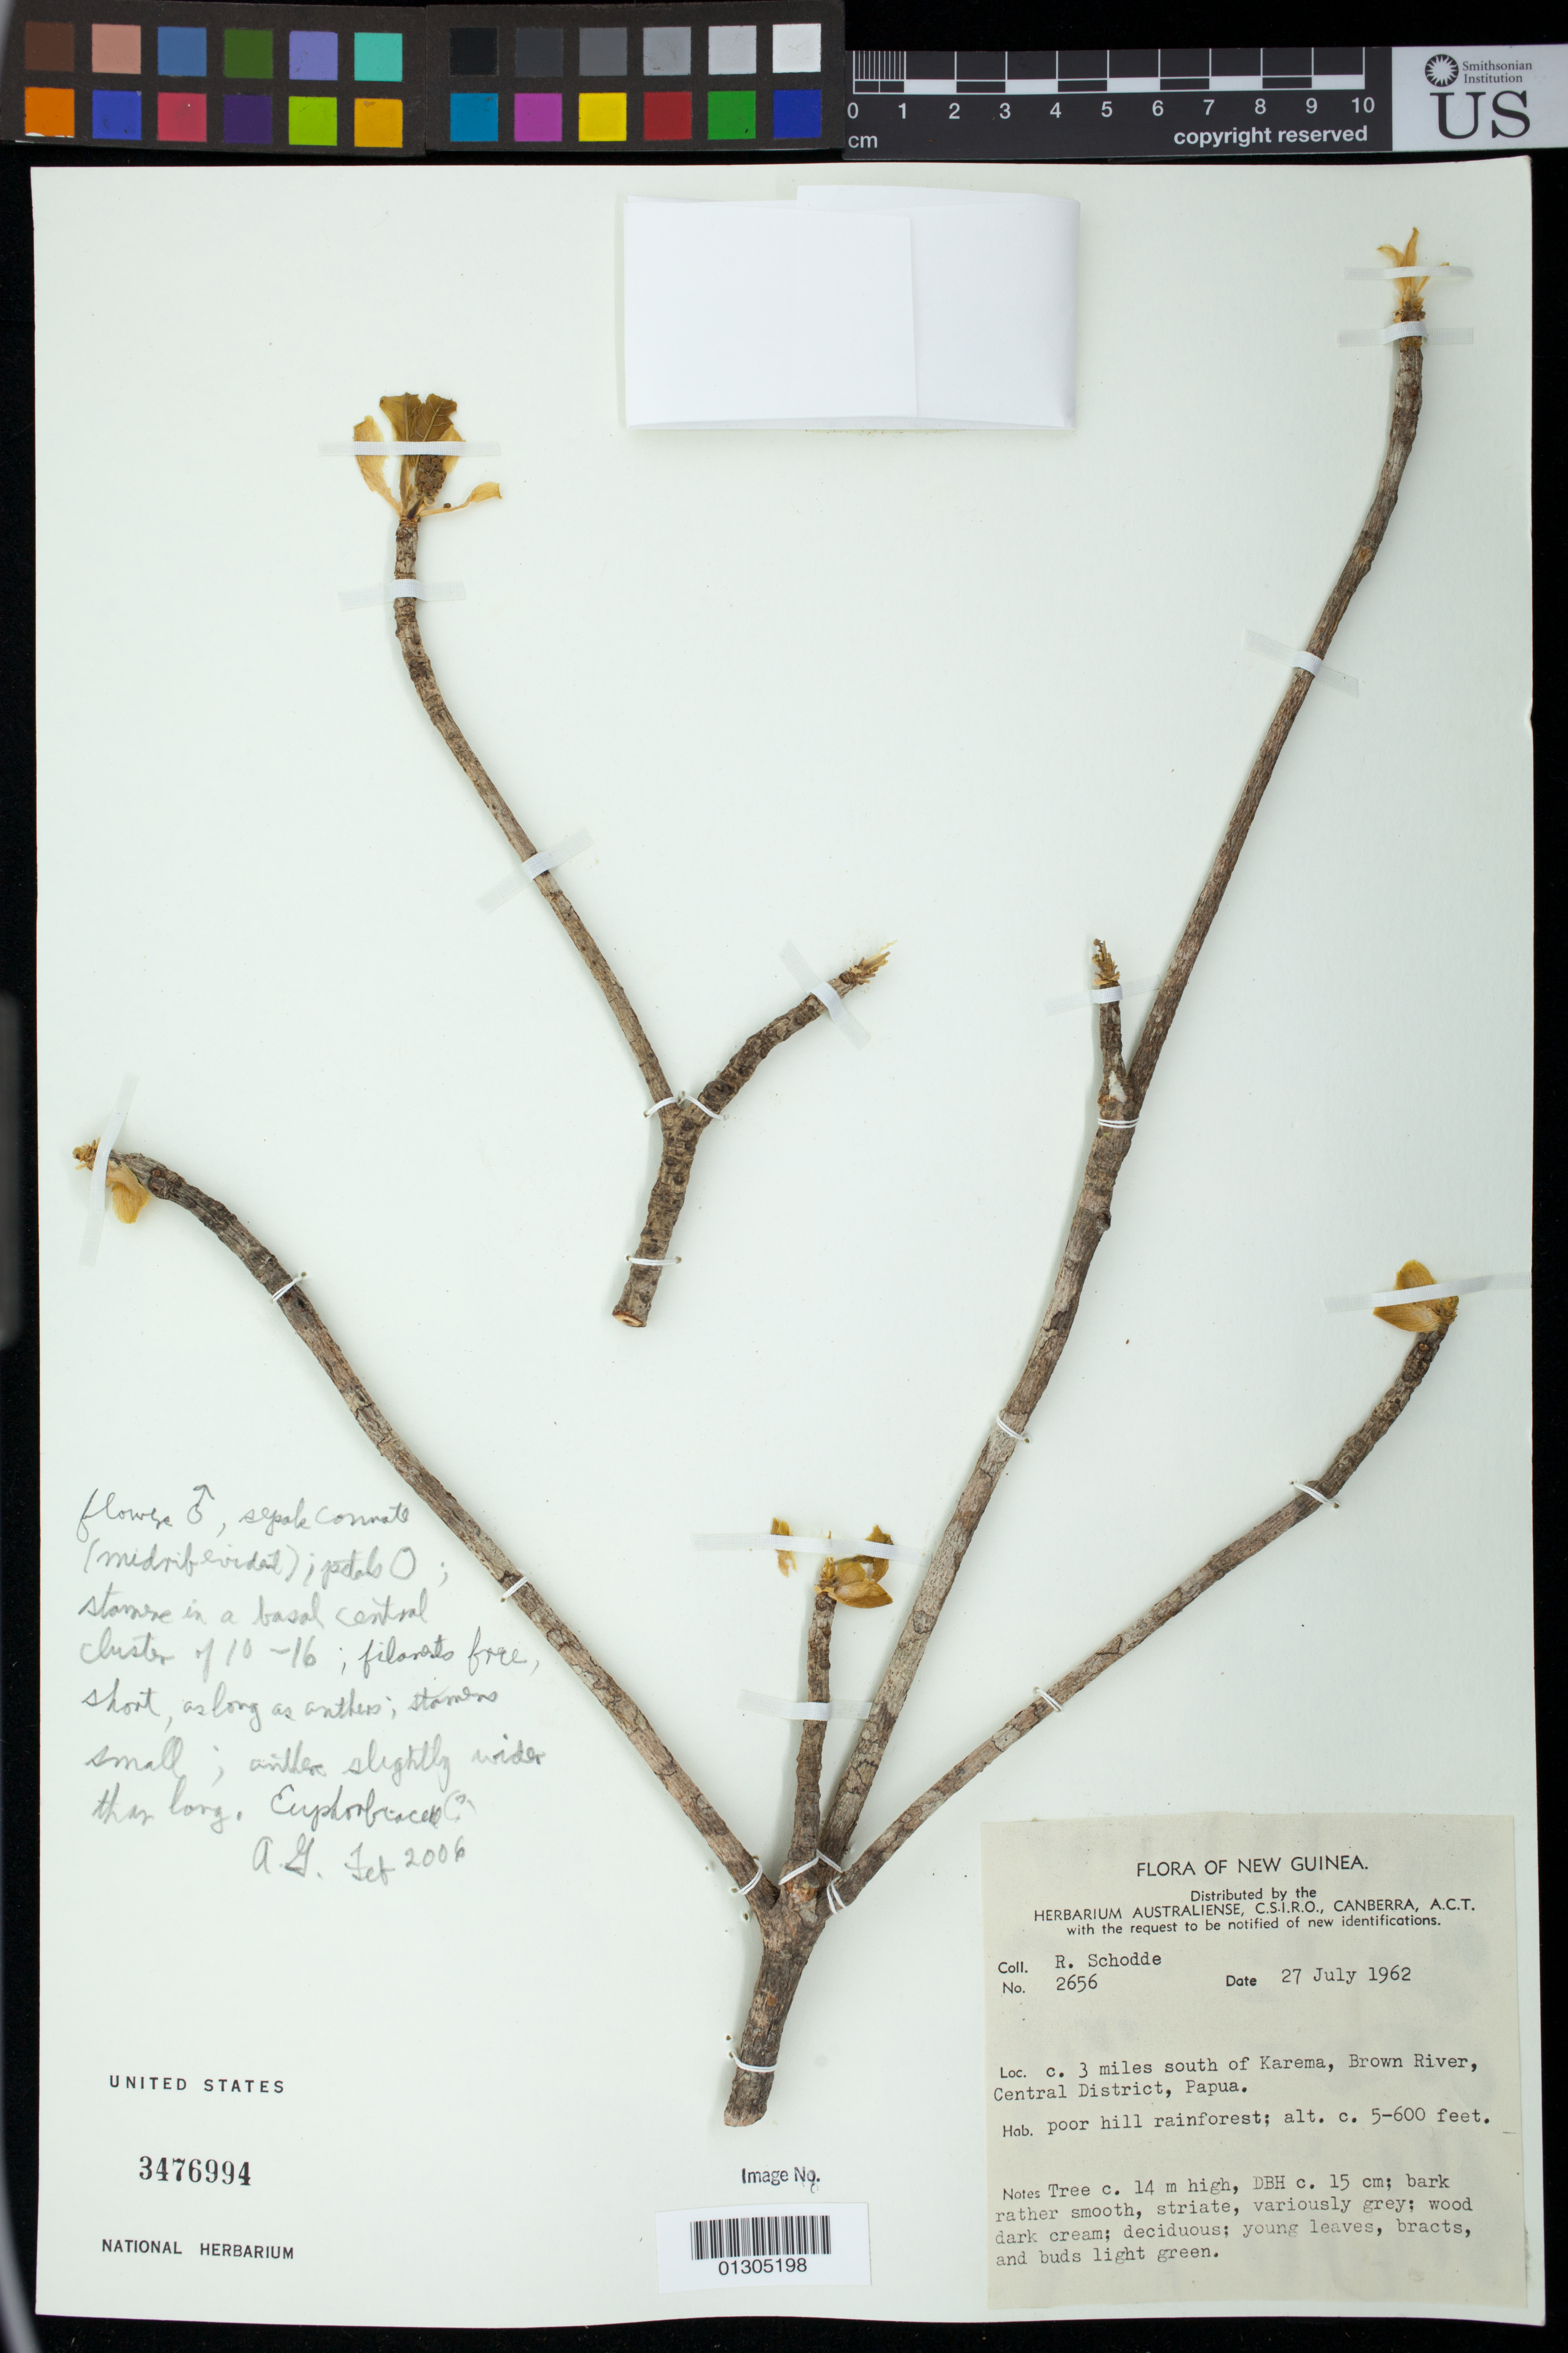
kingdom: Plantae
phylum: Tracheophyta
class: Magnoliopsida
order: Malpighiales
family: Euphorbiaceae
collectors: R. Schodde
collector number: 2656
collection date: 1962-07-27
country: Papua New Guinea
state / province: Central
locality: c. 3 miles south of Karema, Brown River, Central District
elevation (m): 2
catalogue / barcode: US 3476994